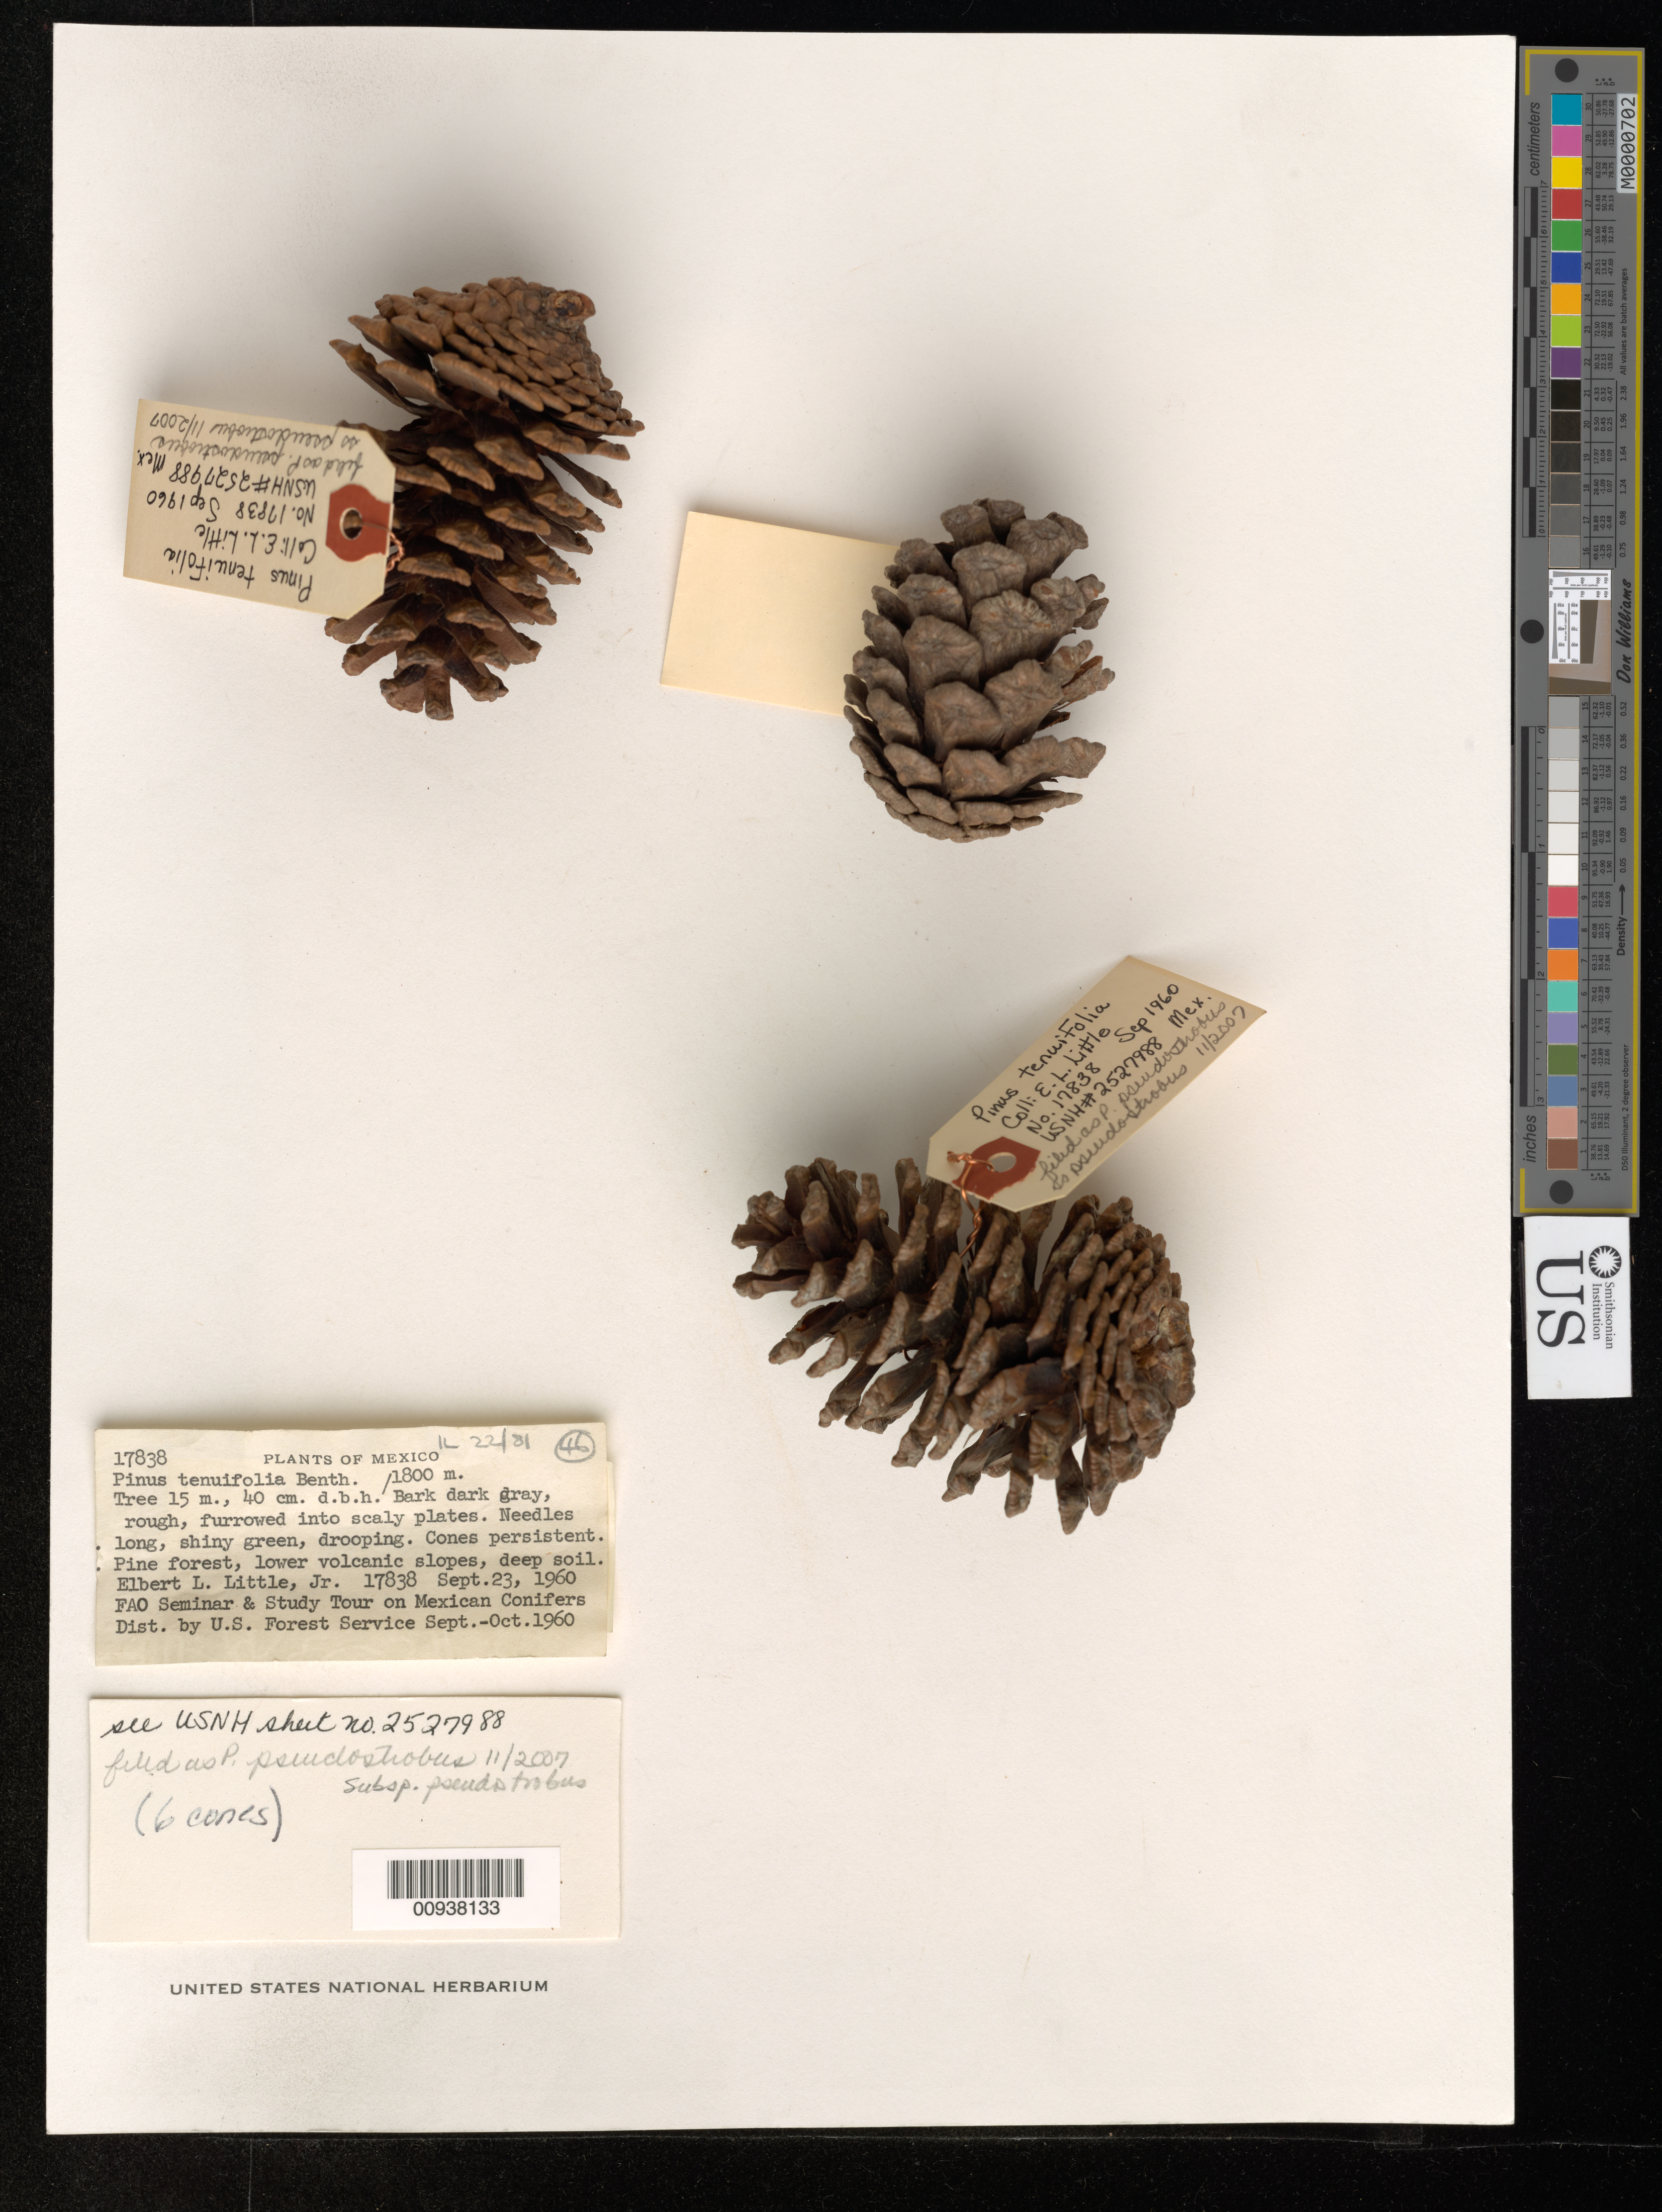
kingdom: Plantae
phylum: Tracheophyta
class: Pinopsida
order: Pinales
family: Pinaceae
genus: Pinus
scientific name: Pinus pseudostrobus subsp. pseudostrobus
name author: Lindl.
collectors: E. L. Little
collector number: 17838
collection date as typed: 23 Sep 1960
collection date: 1960-09-23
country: Mexico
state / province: Michoacán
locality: Los Conejos, 10 km. SW of Uruapan.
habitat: Pine forest, lower volcanic slopes, deep soil.